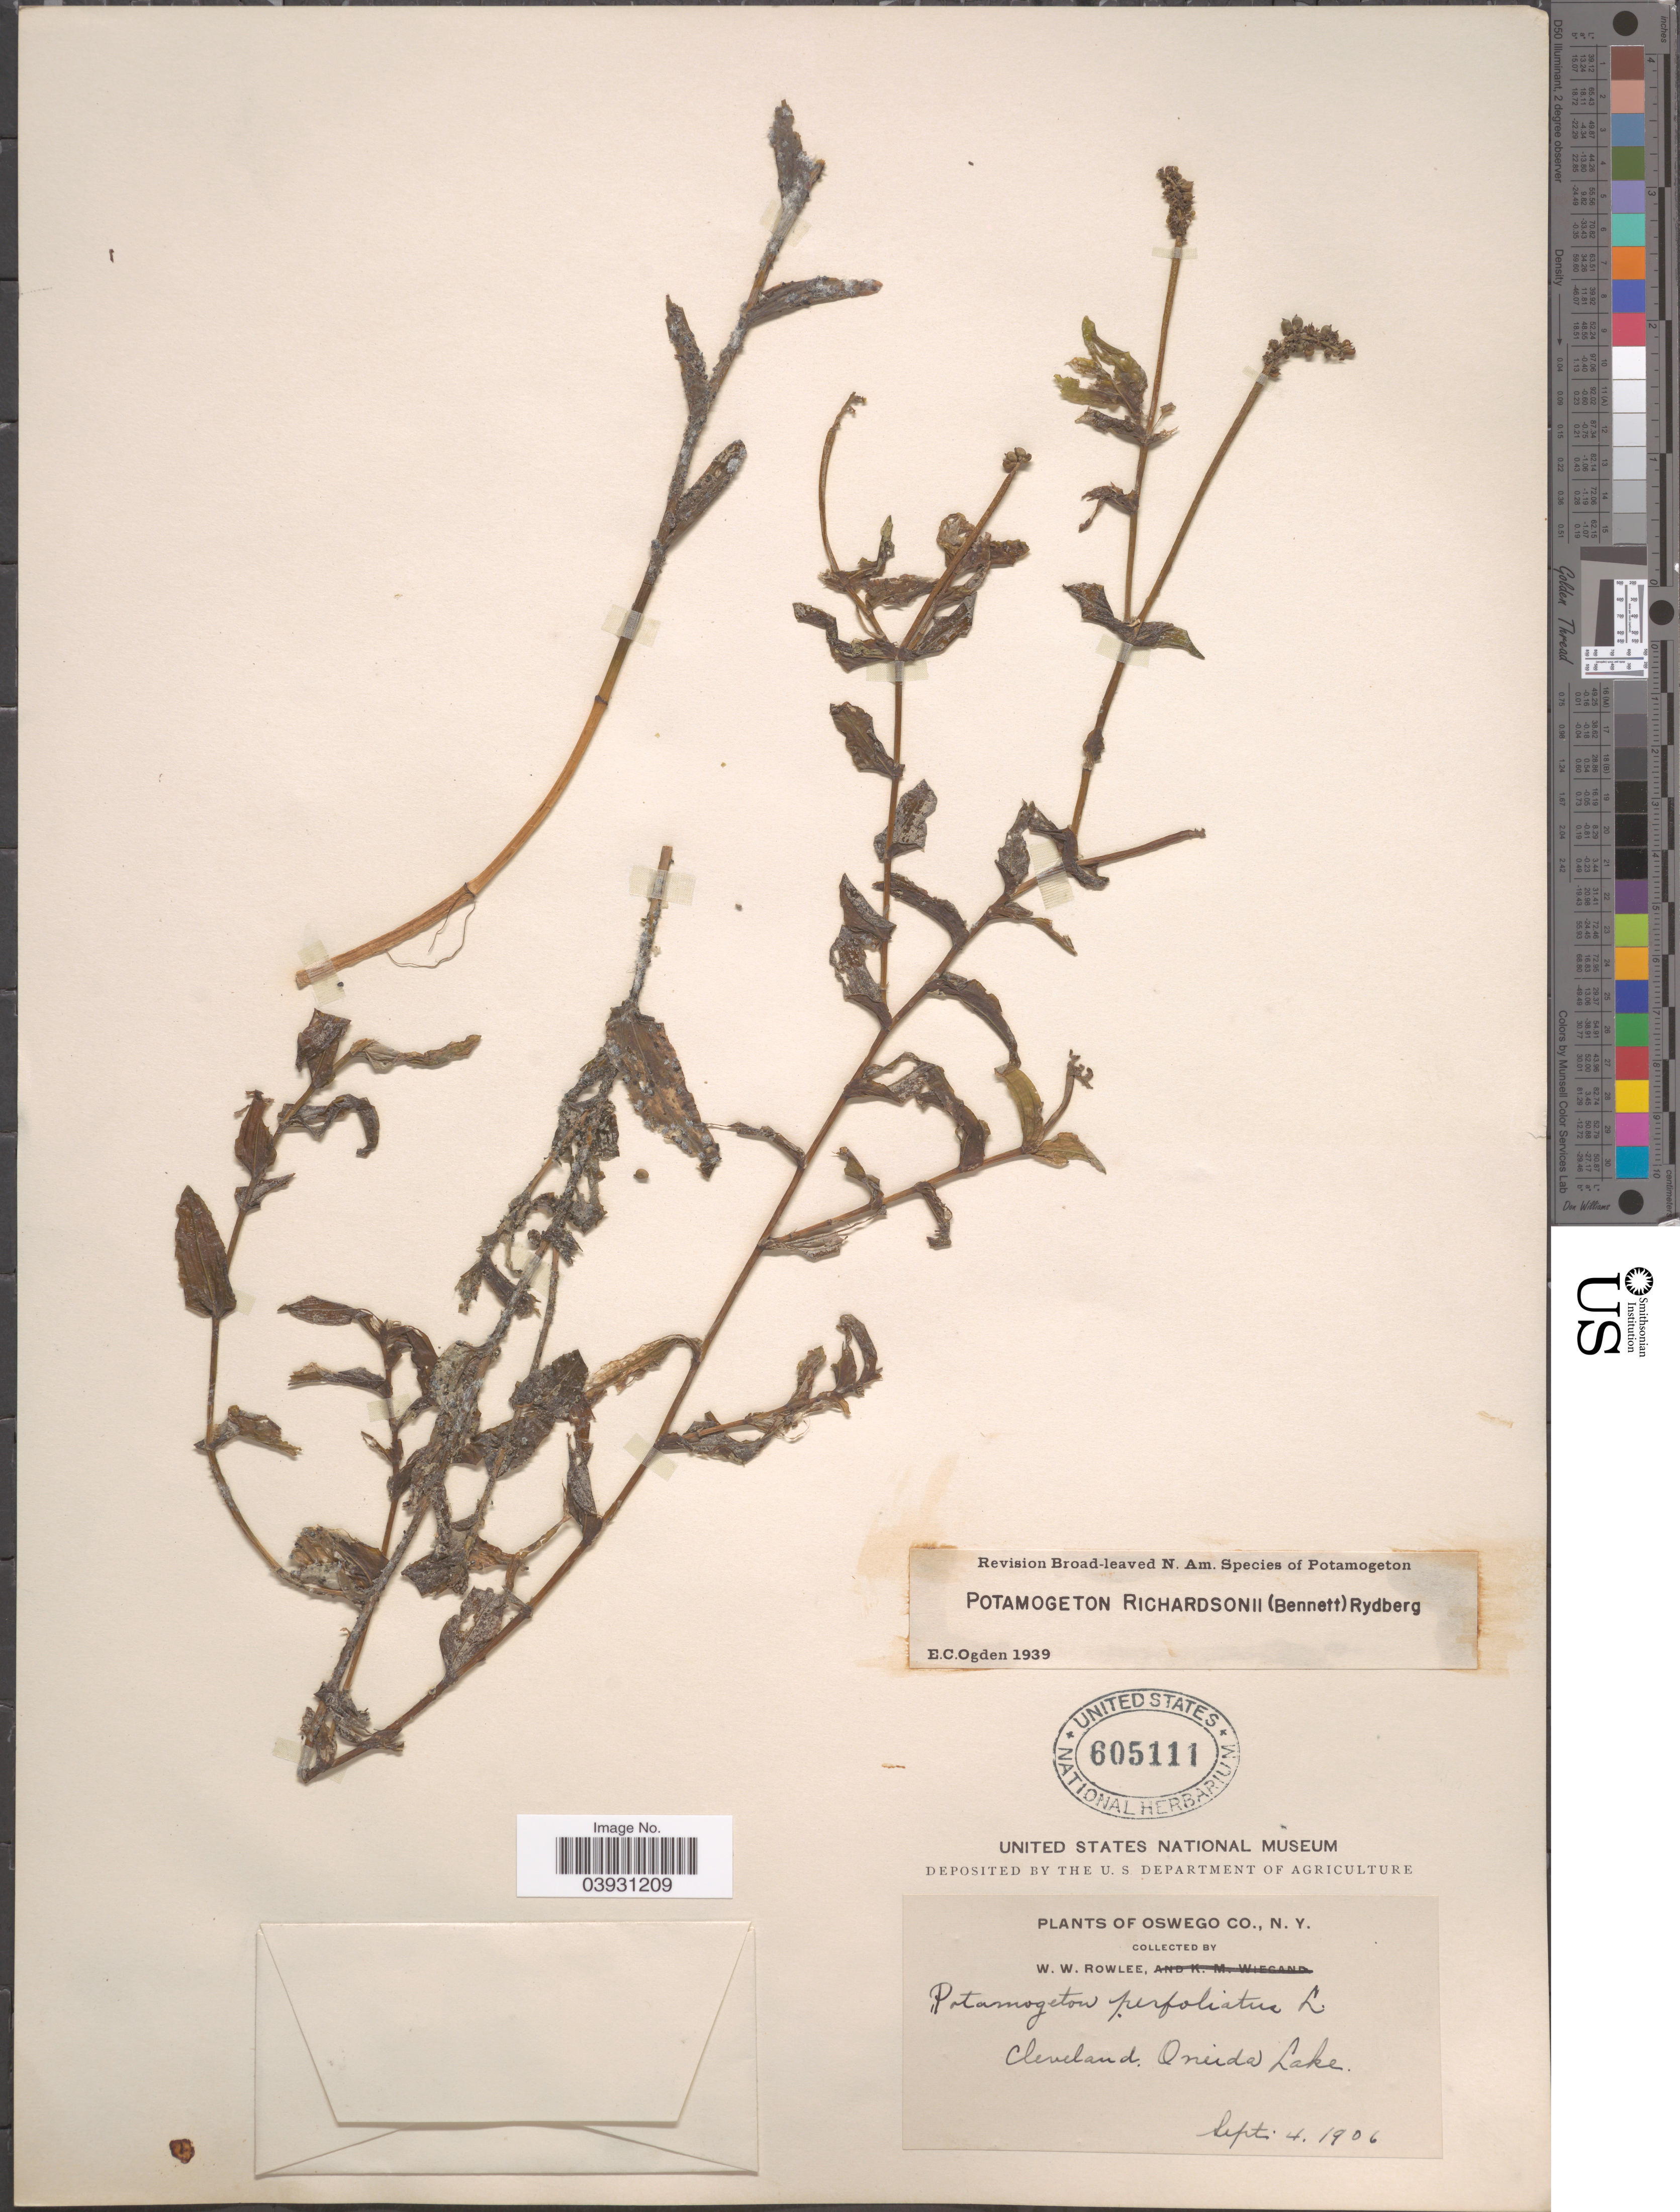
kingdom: Plantae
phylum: Tracheophyta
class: Liliopsida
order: Alismatales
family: Potamogetonaceae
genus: Potamogeton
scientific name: Potamogeton richardsonii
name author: (A.W. Benn.) Rydb.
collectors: W. W. Rowlee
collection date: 1906-09-04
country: United States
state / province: New York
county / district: Oneida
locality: Oswego Co. Cleveland, Oneida Lake.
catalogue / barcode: US 605111